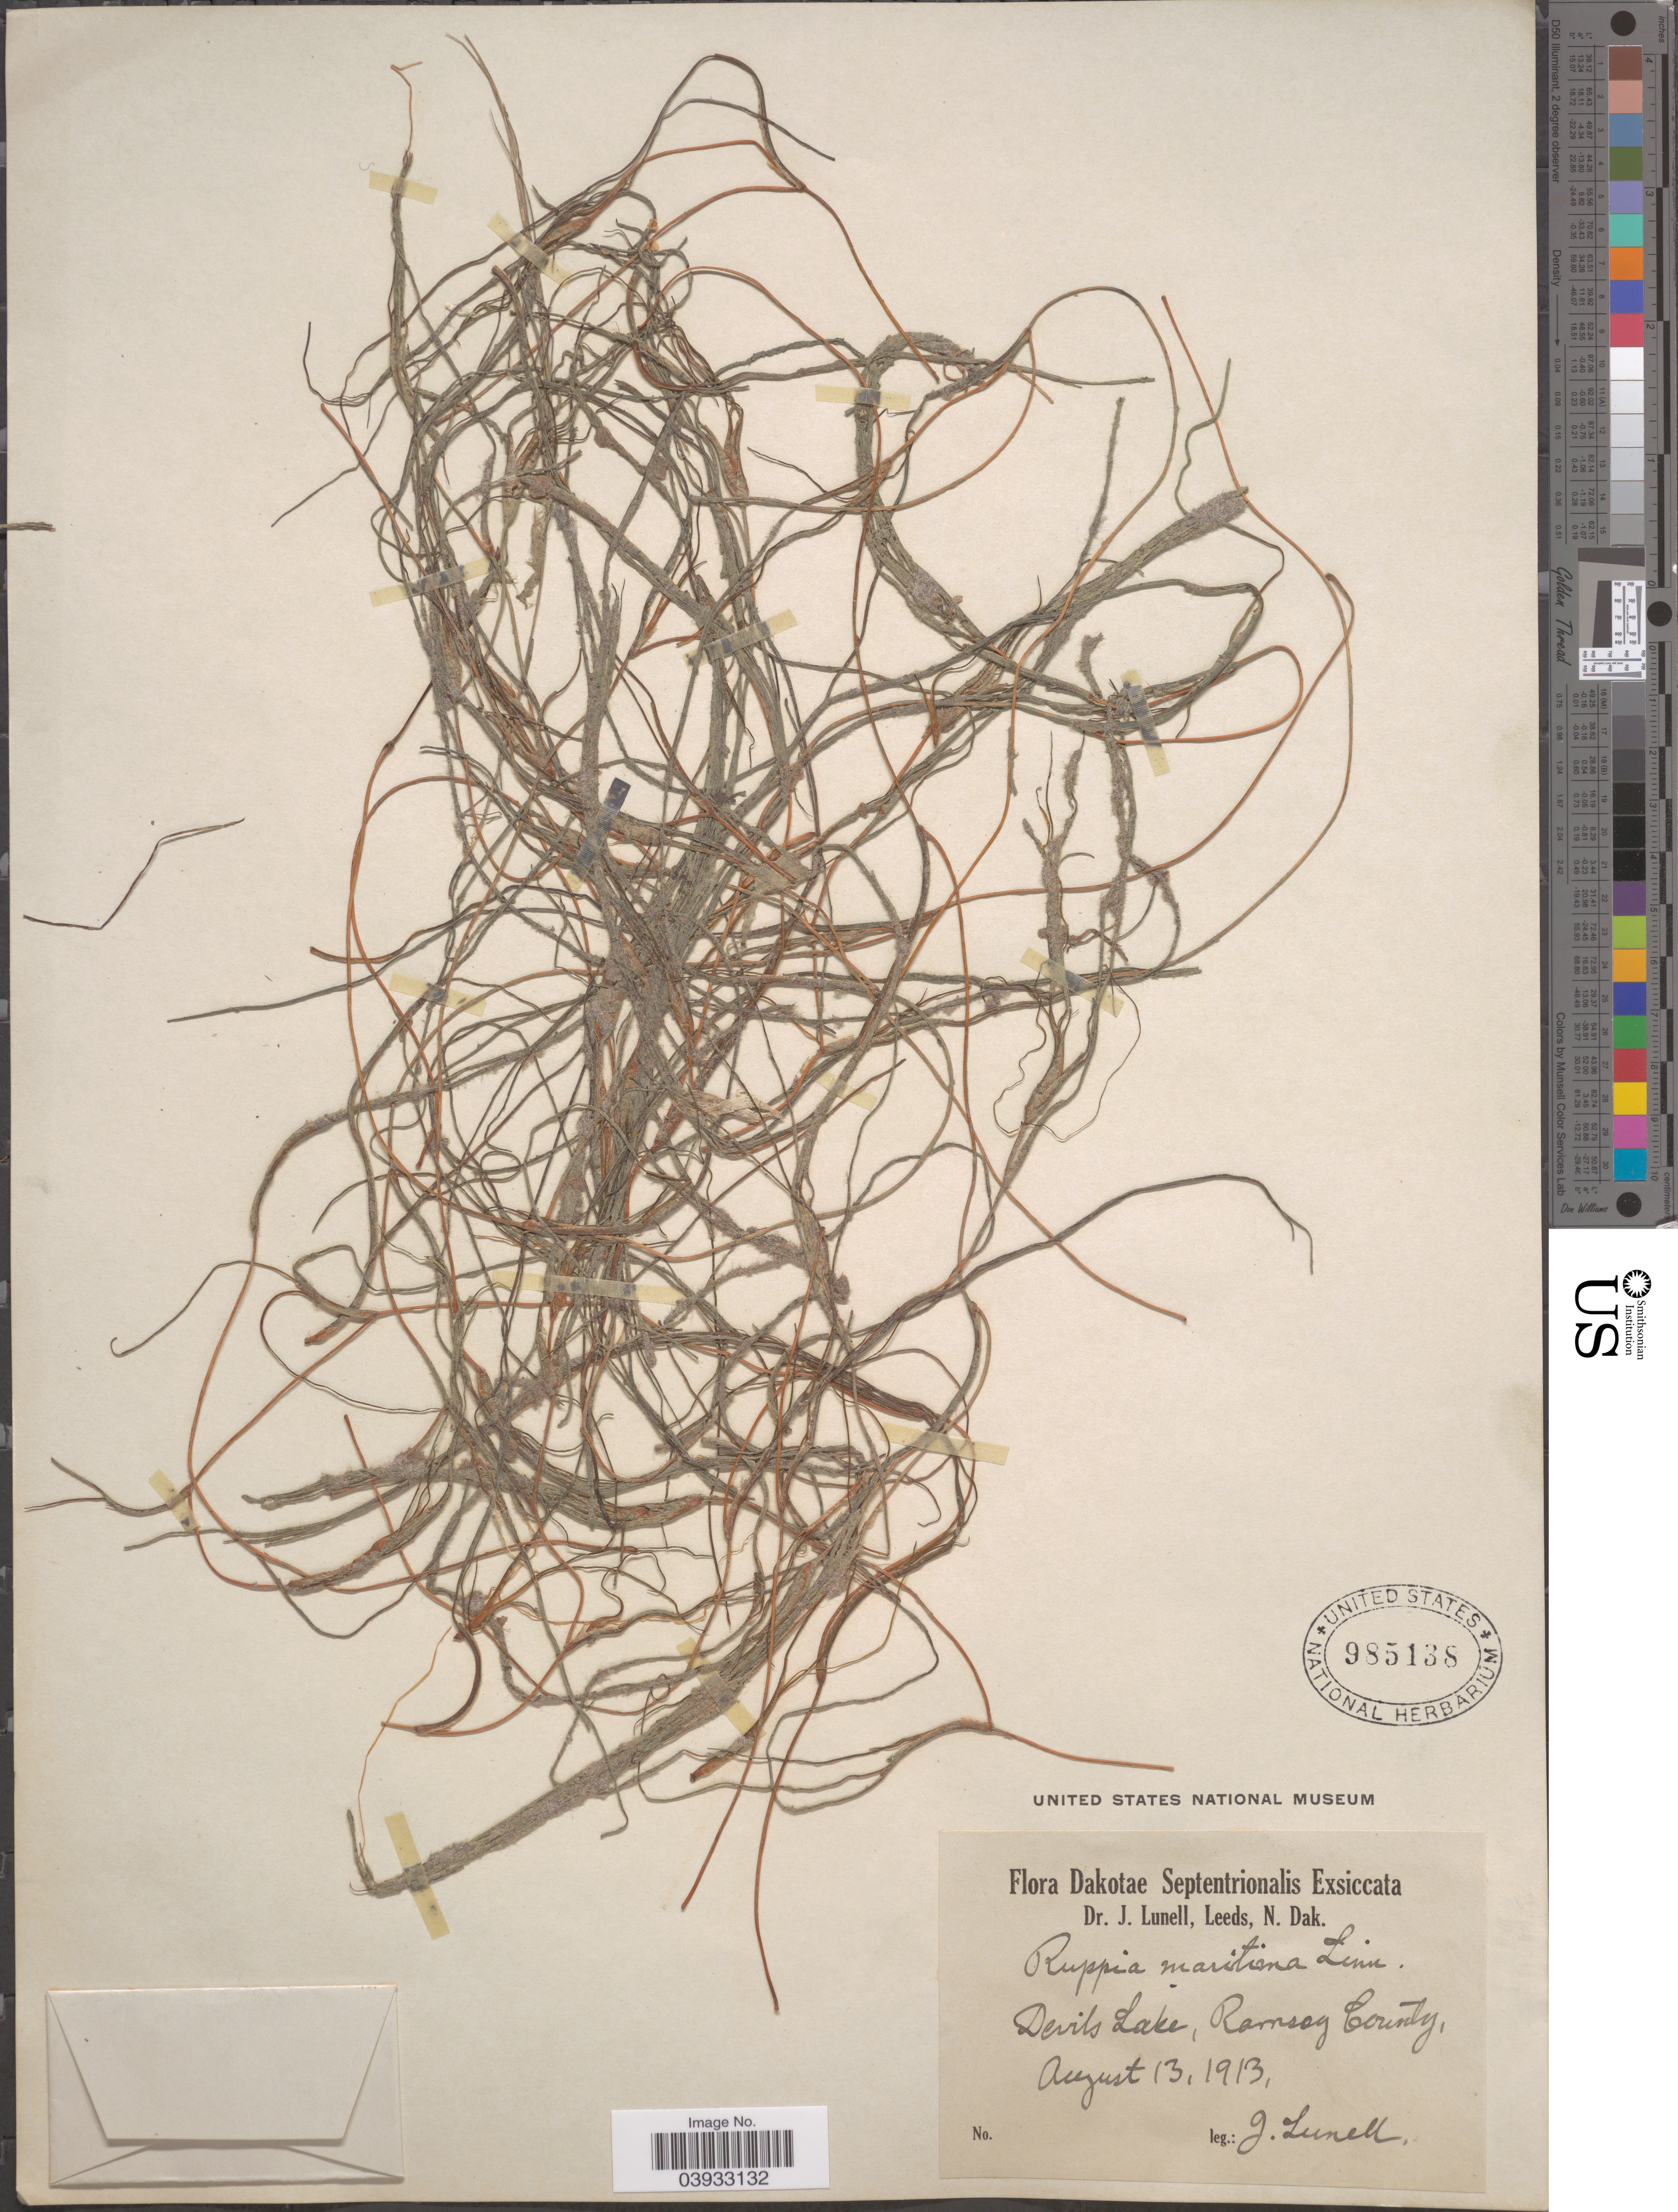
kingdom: Plantae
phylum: Tracheophyta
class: Liliopsida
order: Alismatales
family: Ruppiaceae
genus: Ruppia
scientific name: Ruppia maritima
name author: L.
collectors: J. Lunell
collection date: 1913-08-13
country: United States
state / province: North Dakota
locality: Devils Lake, Ramsay County.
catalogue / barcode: US 985138